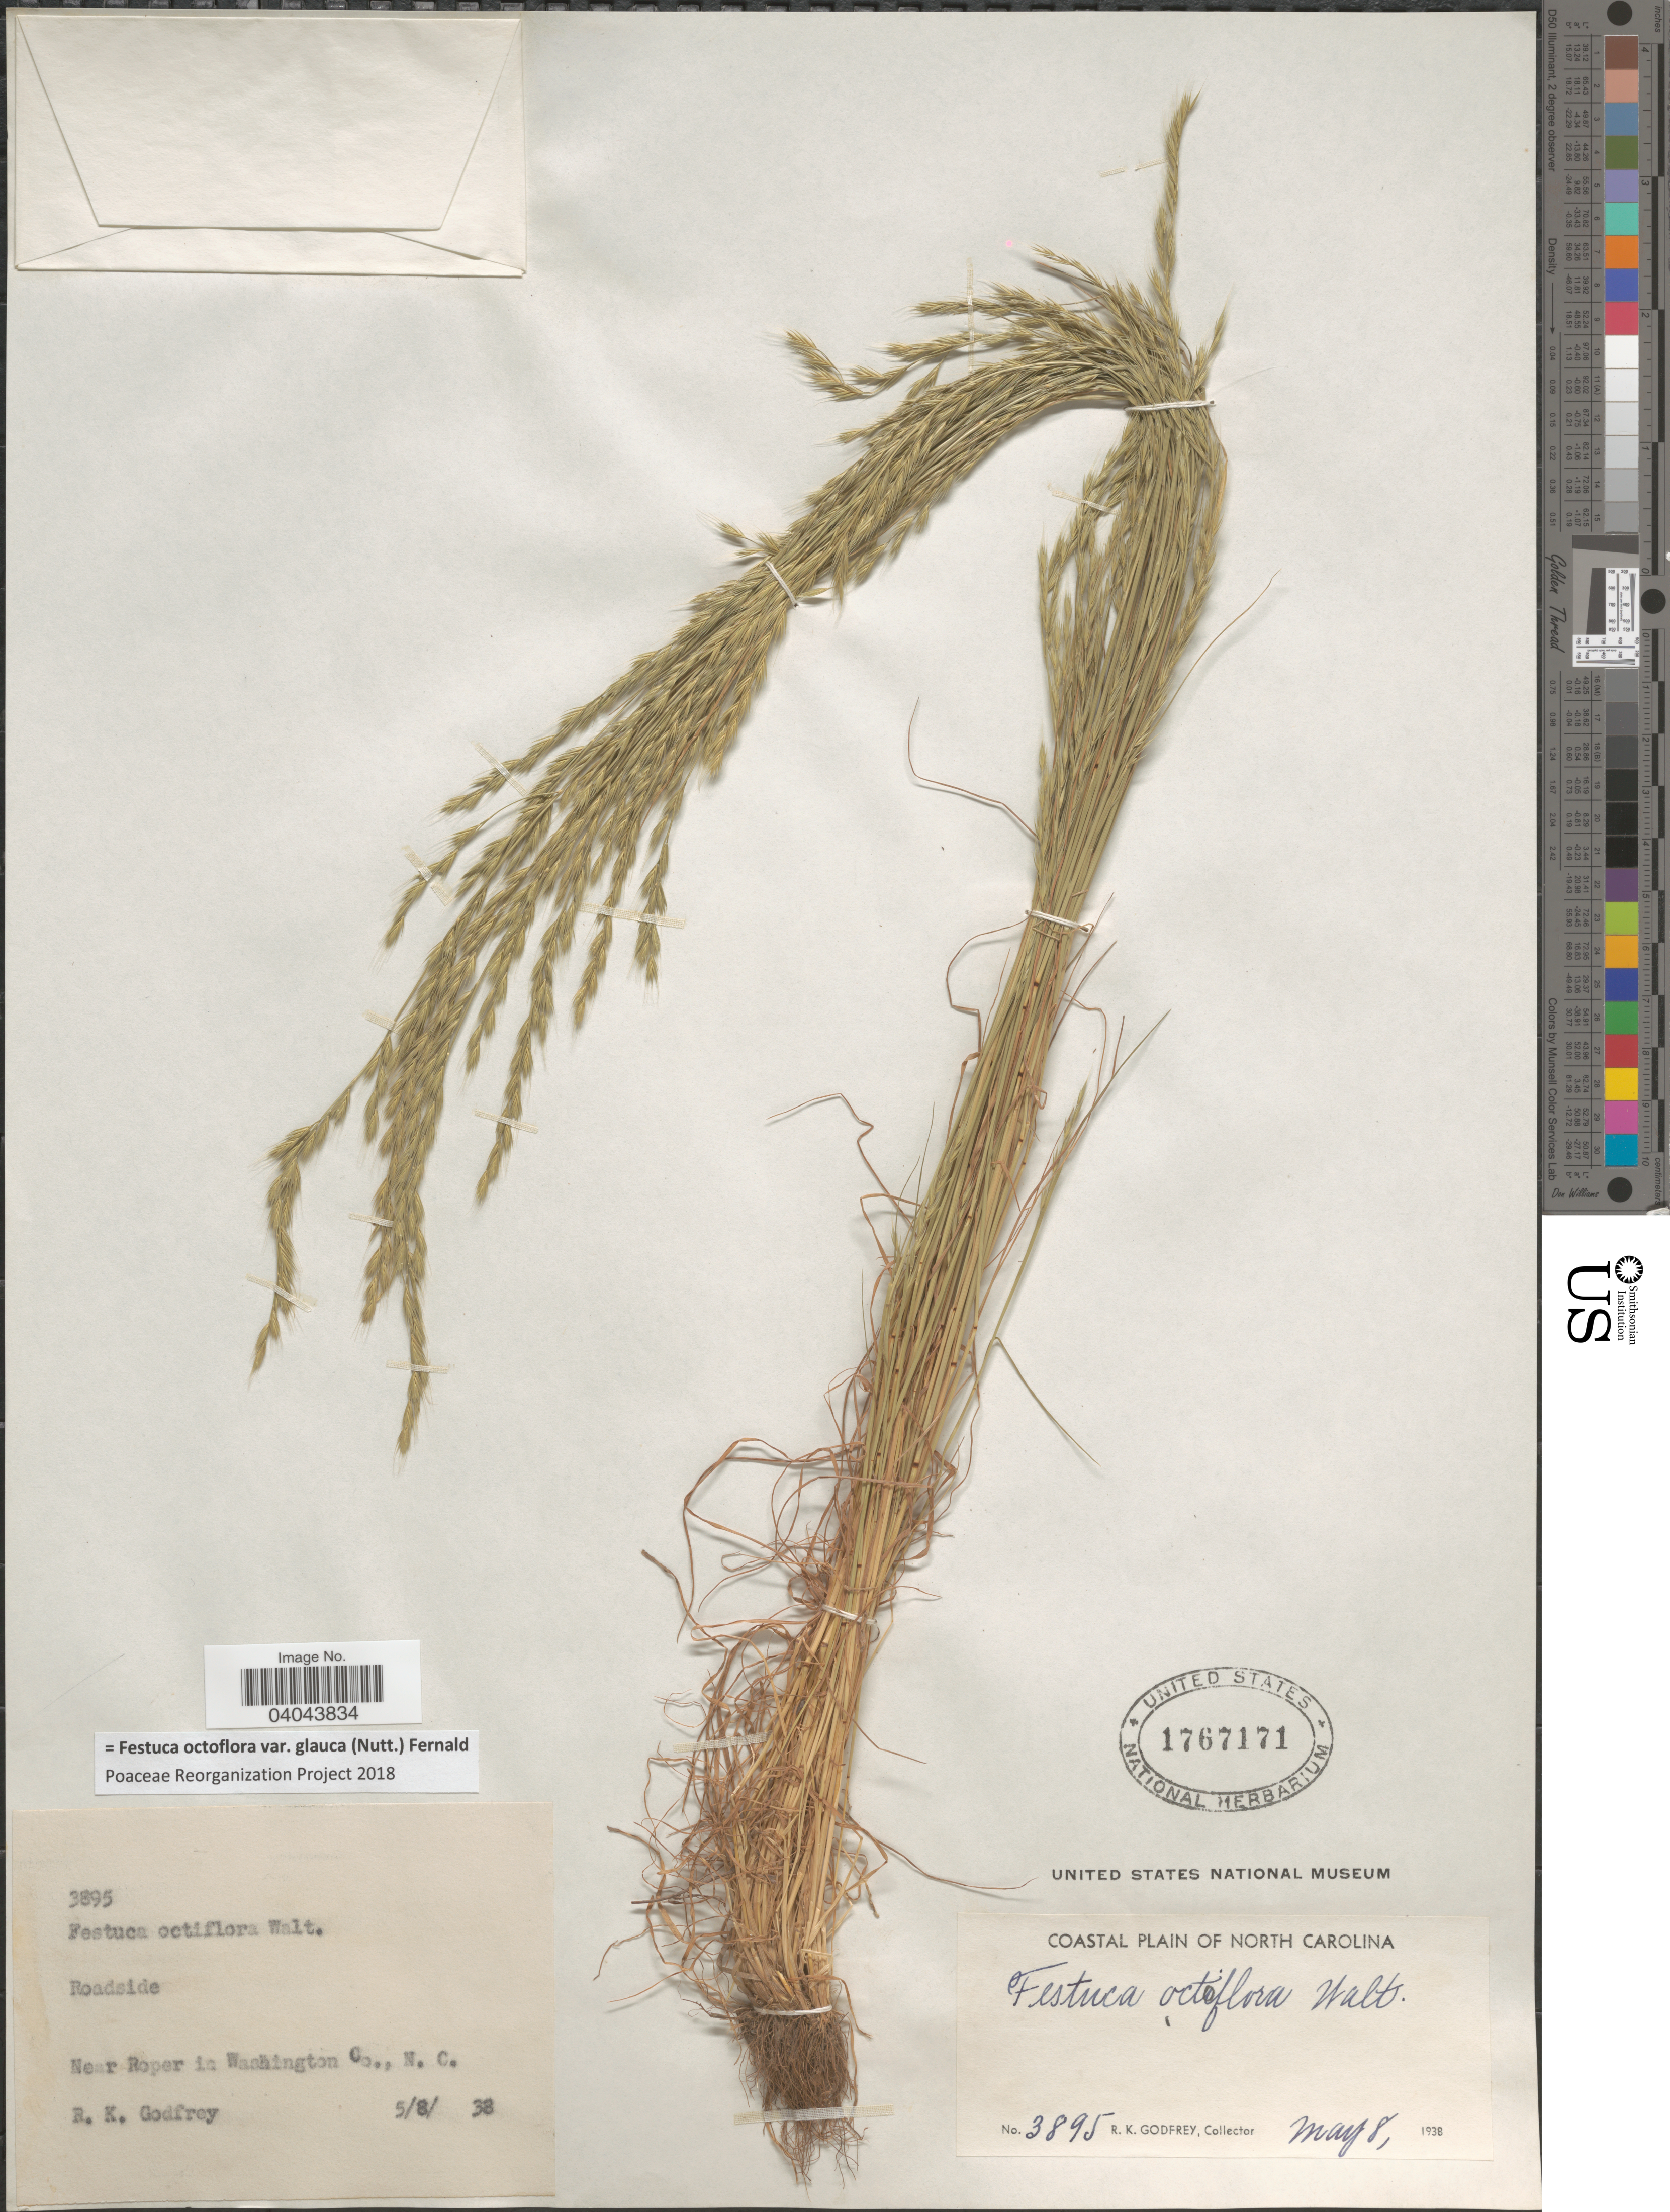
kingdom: Plantae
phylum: Tracheophyta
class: Liliopsida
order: Poales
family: Poaceae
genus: Festuca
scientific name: Festuca octoflora var. glauca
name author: (Nutt.) Fernald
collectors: R. K. Godfrey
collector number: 3895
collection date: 1938-05-08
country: United States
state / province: North Carolina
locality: Coastal Plain of North Carolina. Near Roper in Washington Co.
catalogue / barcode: US 1767171